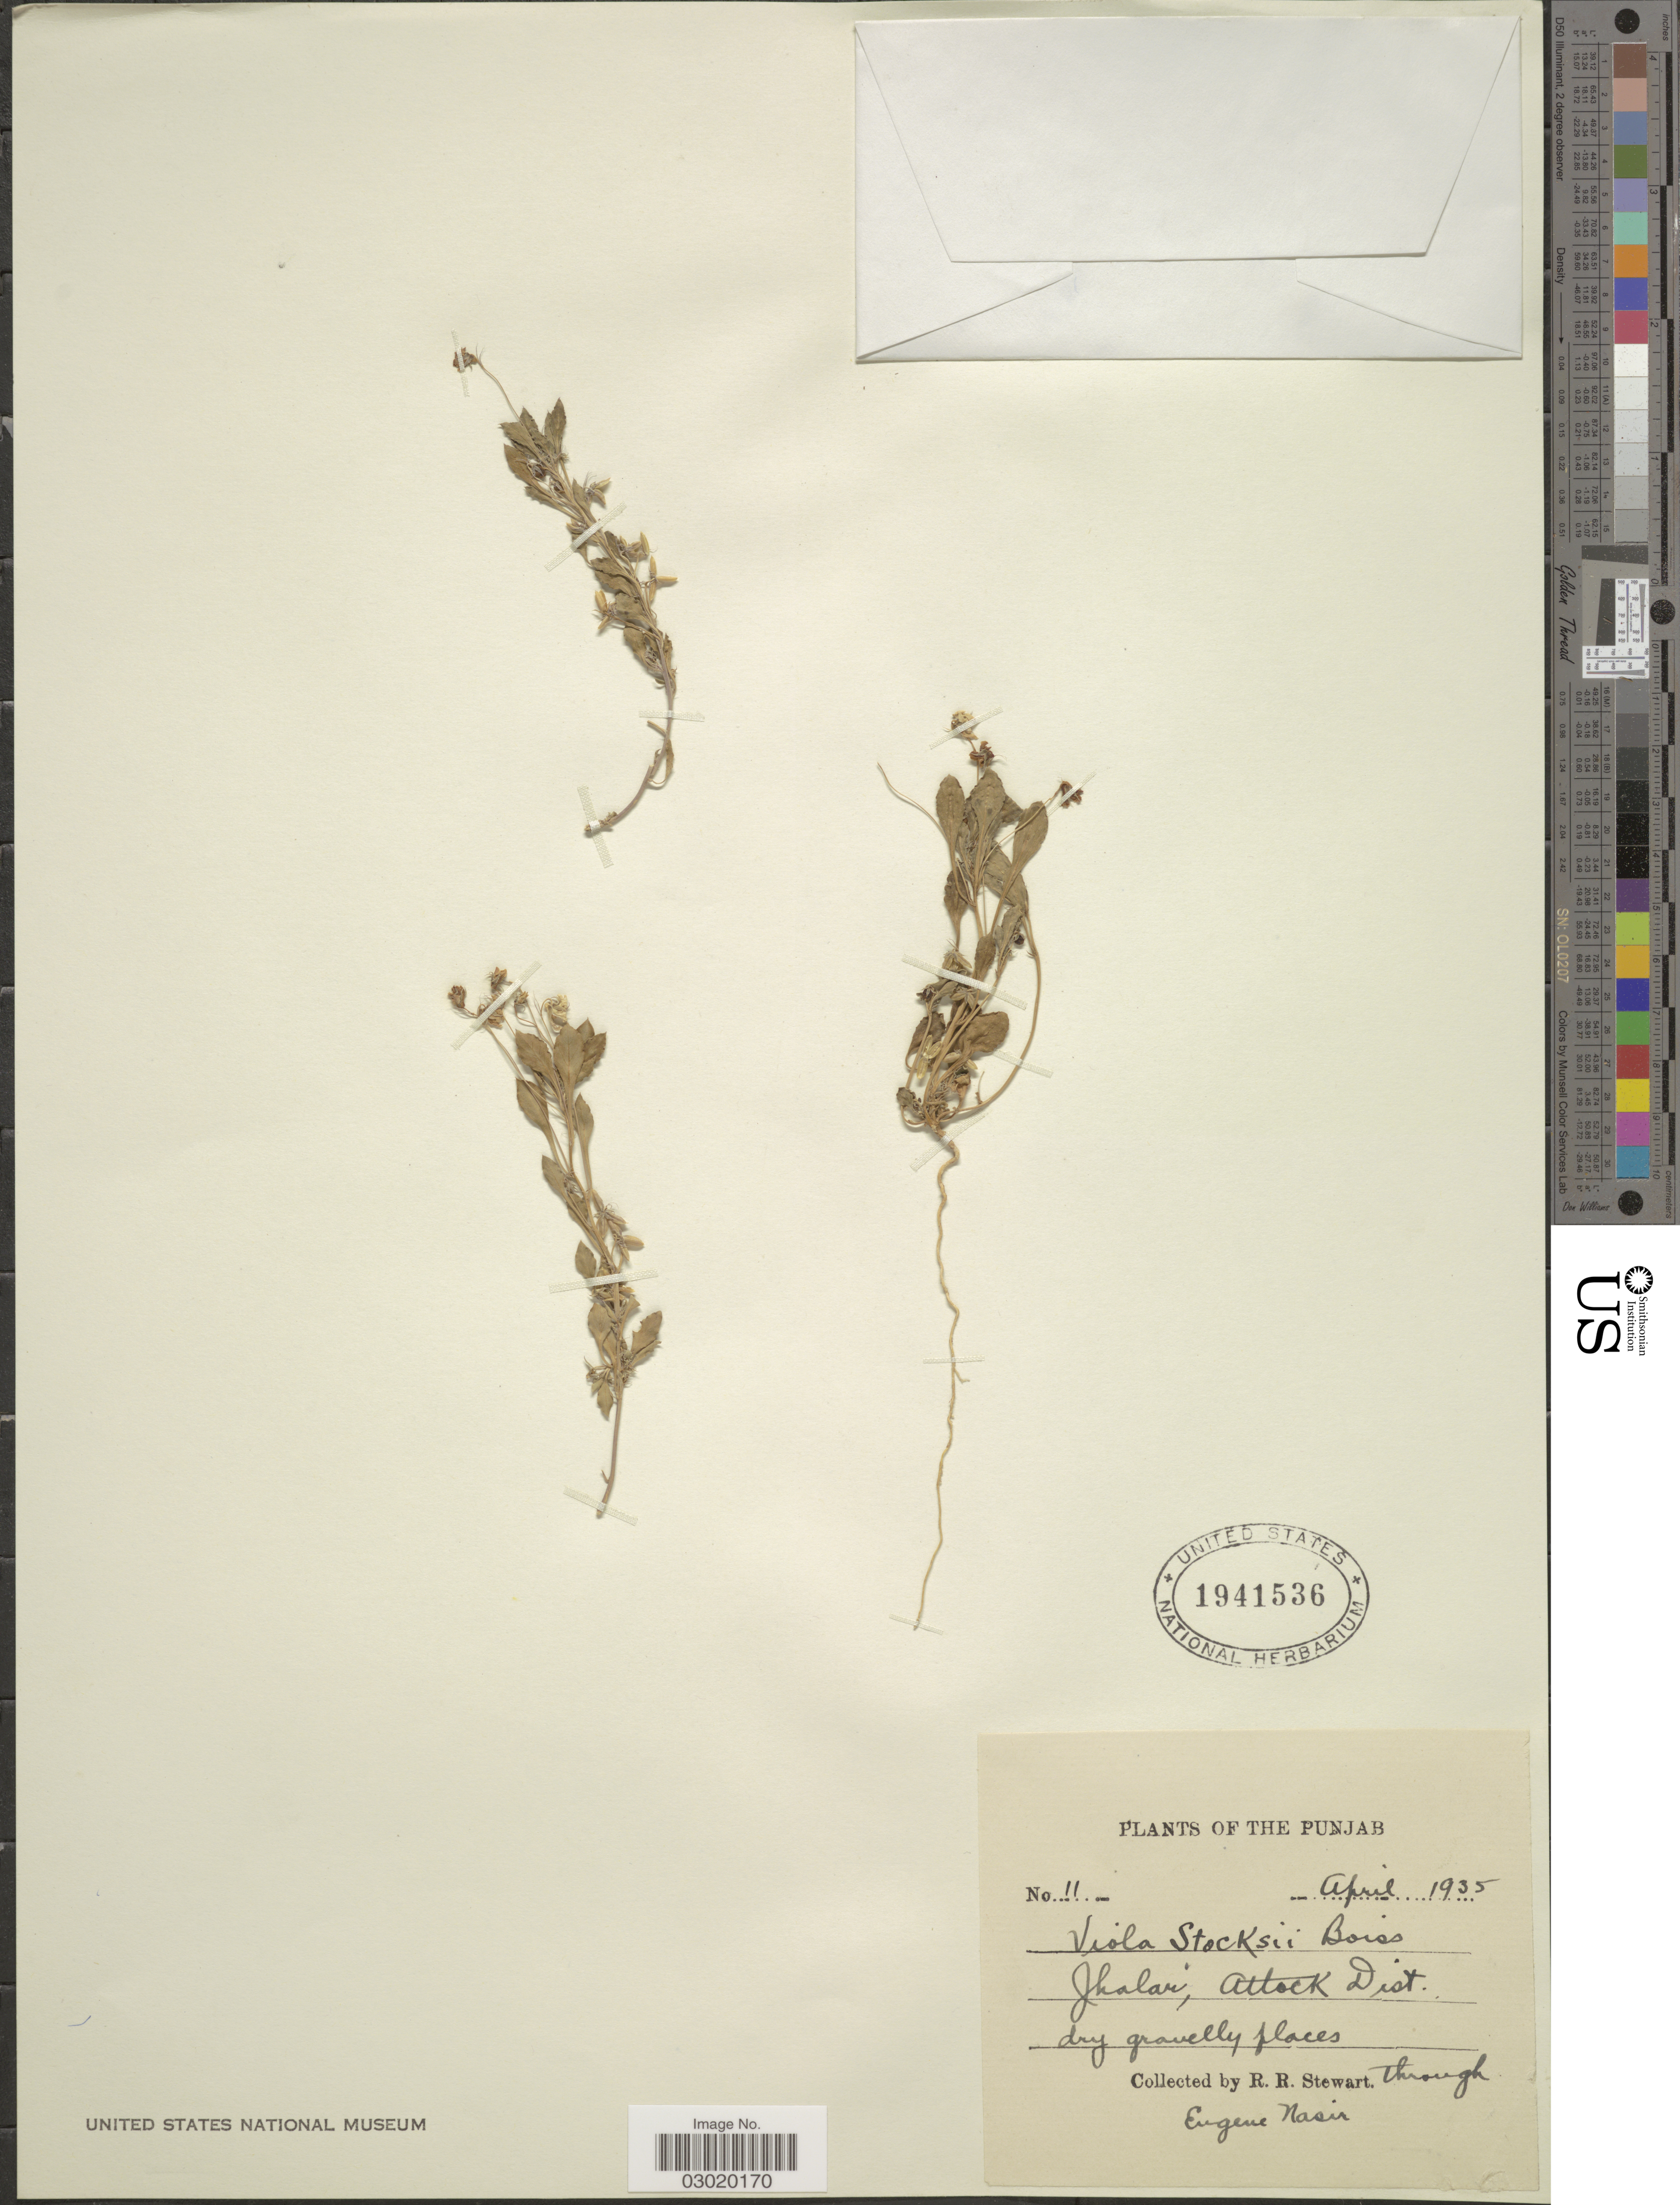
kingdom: Plantae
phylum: Tracheophyta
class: Magnoliopsida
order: Malpighiales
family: Violaceae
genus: Viola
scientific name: Viola stocksii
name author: Boiss.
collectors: R. Stewart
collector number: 11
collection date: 1935-04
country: Pakistan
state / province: Punjab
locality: The Punjab, Jhalari, Attock Dist.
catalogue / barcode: US 1941536